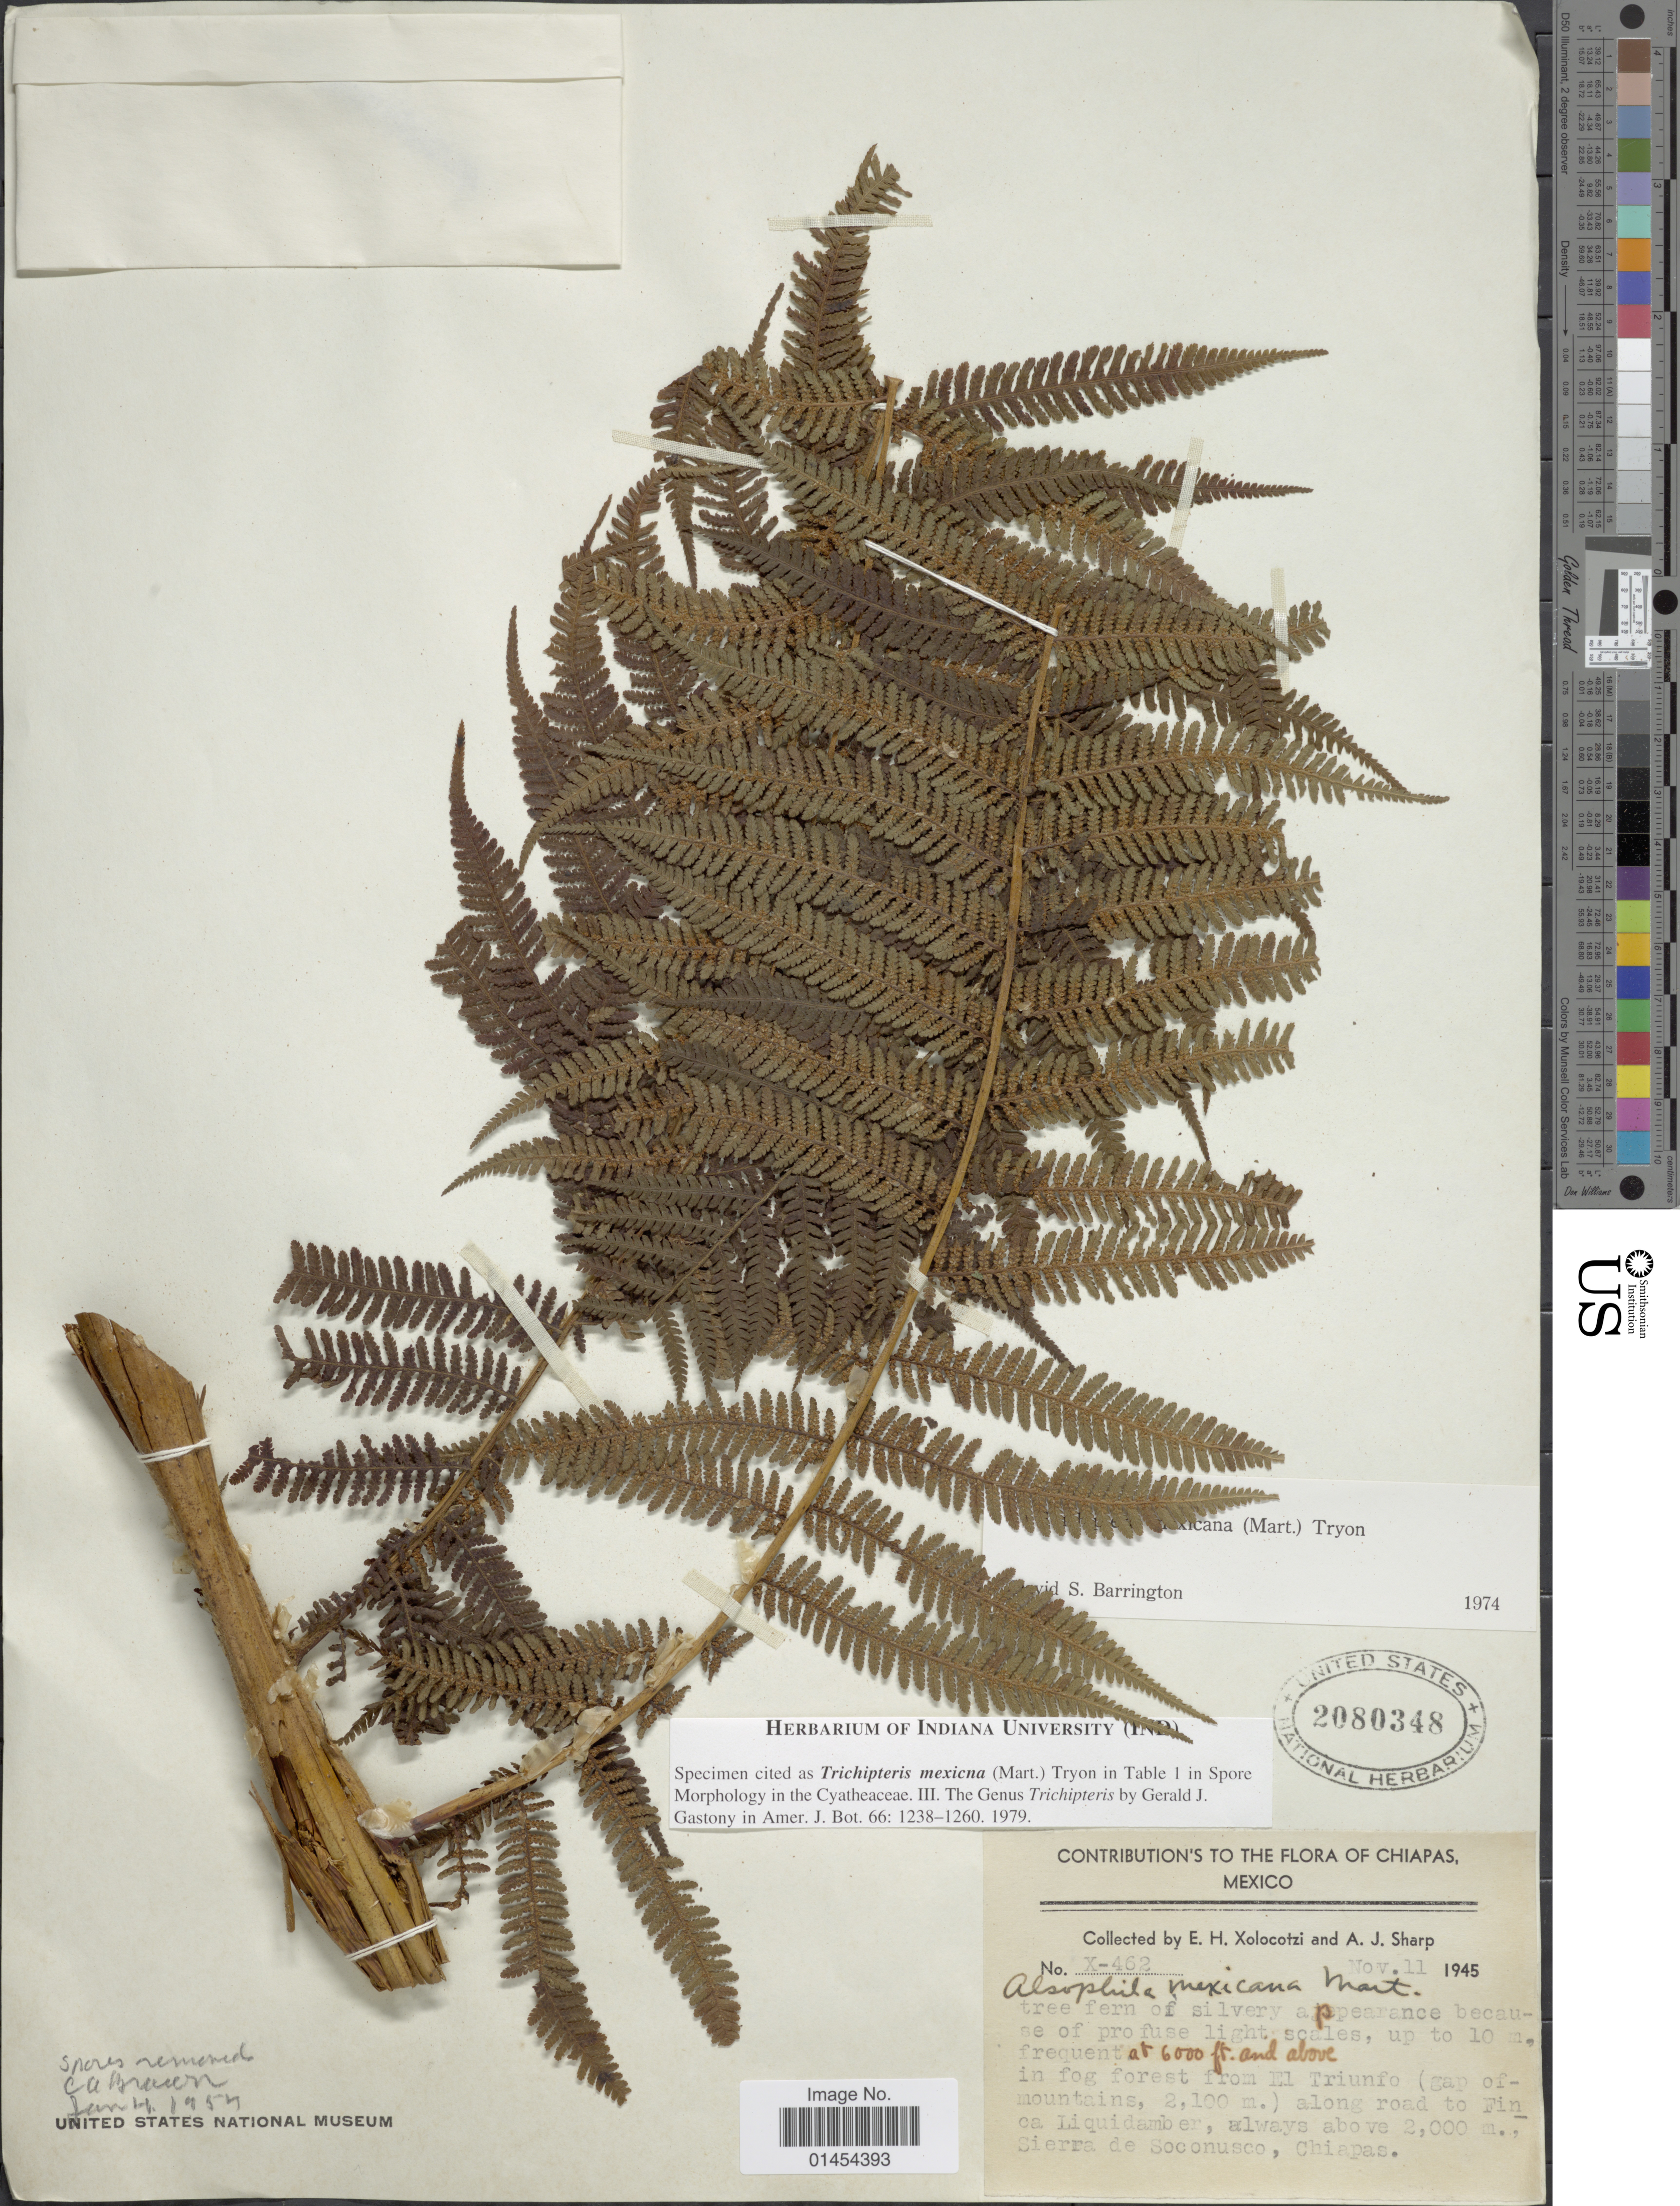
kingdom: Plantae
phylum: Tracheophyta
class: Polypodiopsida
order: Cyatheales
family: Cyatheaceae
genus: Alsophila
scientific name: Alsophila firma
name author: (Baker) D.S. Conant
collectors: E. I. Hernández-X. & A. J. Sharp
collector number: X-462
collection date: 1945-11-11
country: Mexico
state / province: Chiapas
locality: In fog forest from El Triunfo (gap ofmountains), along road to Finca Liquidamber, Sierra de Soconusco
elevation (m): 1829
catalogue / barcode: US 2080348